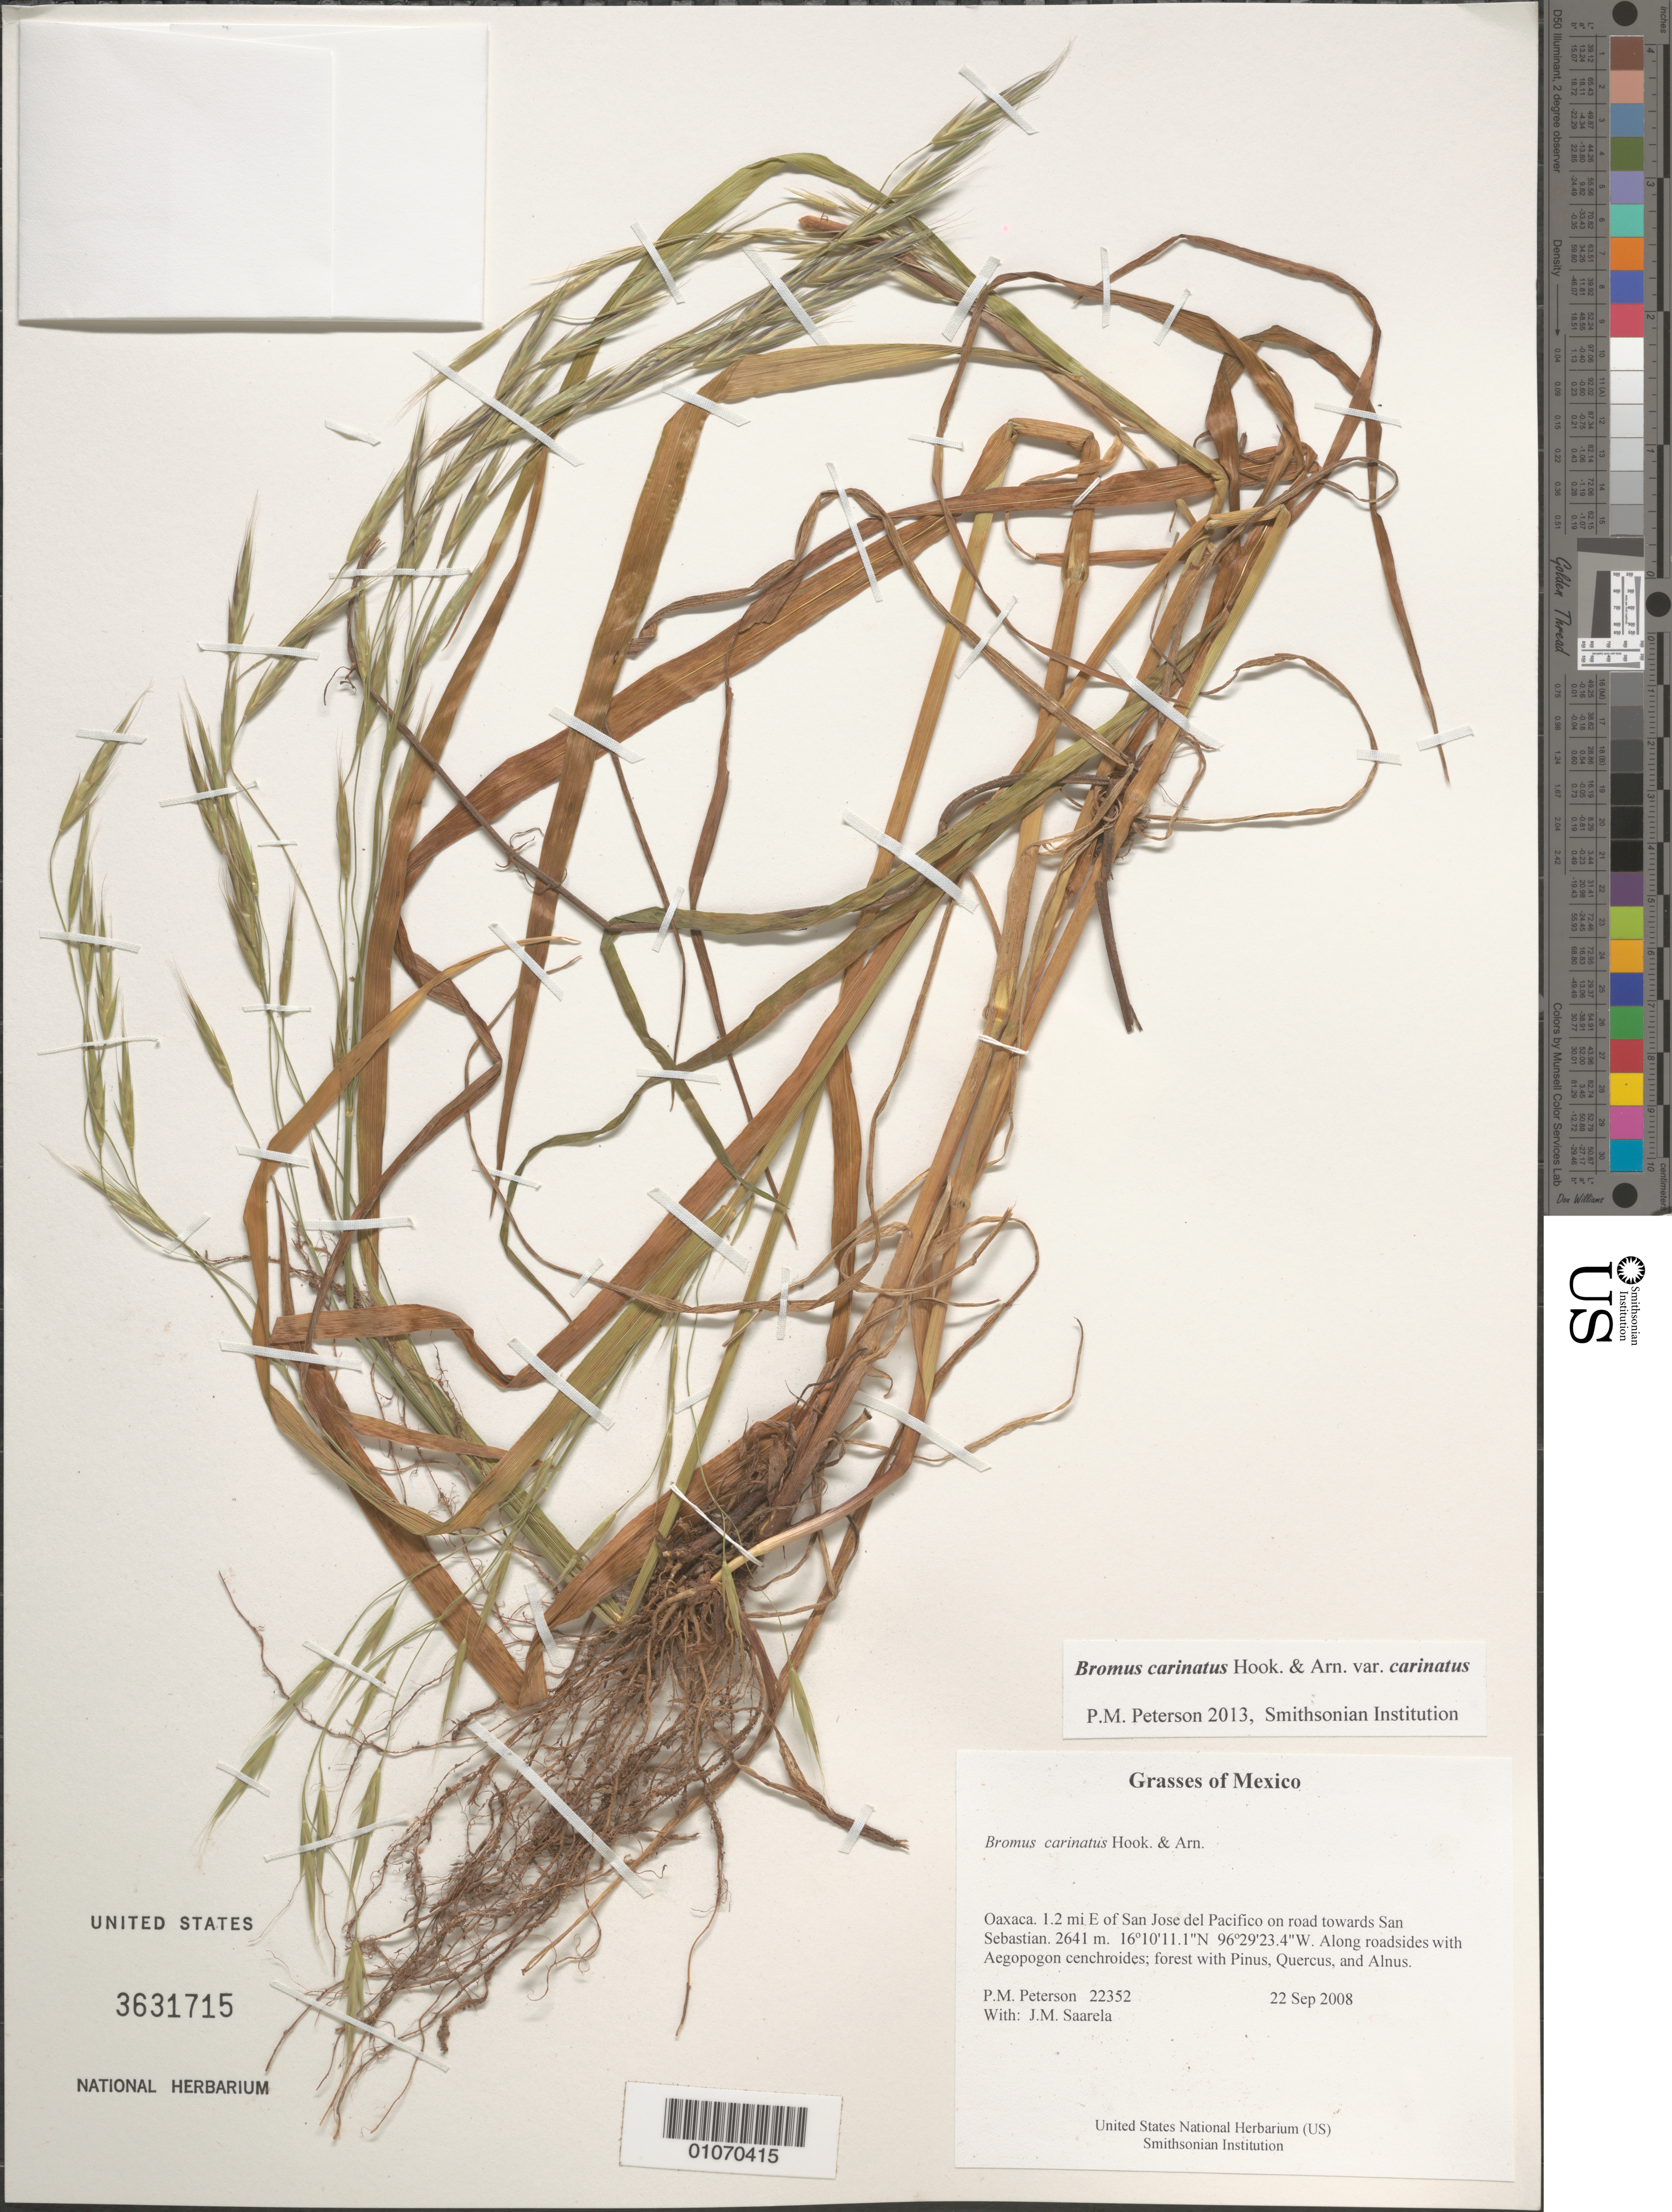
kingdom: Plantae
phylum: Tracheophyta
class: Liliopsida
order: Poales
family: Poaceae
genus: Bromus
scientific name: Bromus carinatus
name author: Hook. & Arn.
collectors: P. M. Peterson & J. Saarela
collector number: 22352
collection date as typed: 22 Sep 2008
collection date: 2008-09-22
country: Mexico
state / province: Oaxaca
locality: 1.2 mi E of San Jose del Pacifico on road towards San Sebastian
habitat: Along roadsides with Aegopogon cenchroides; forest with Pinus, Quercus, and Alnus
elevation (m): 2641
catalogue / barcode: US 3631715